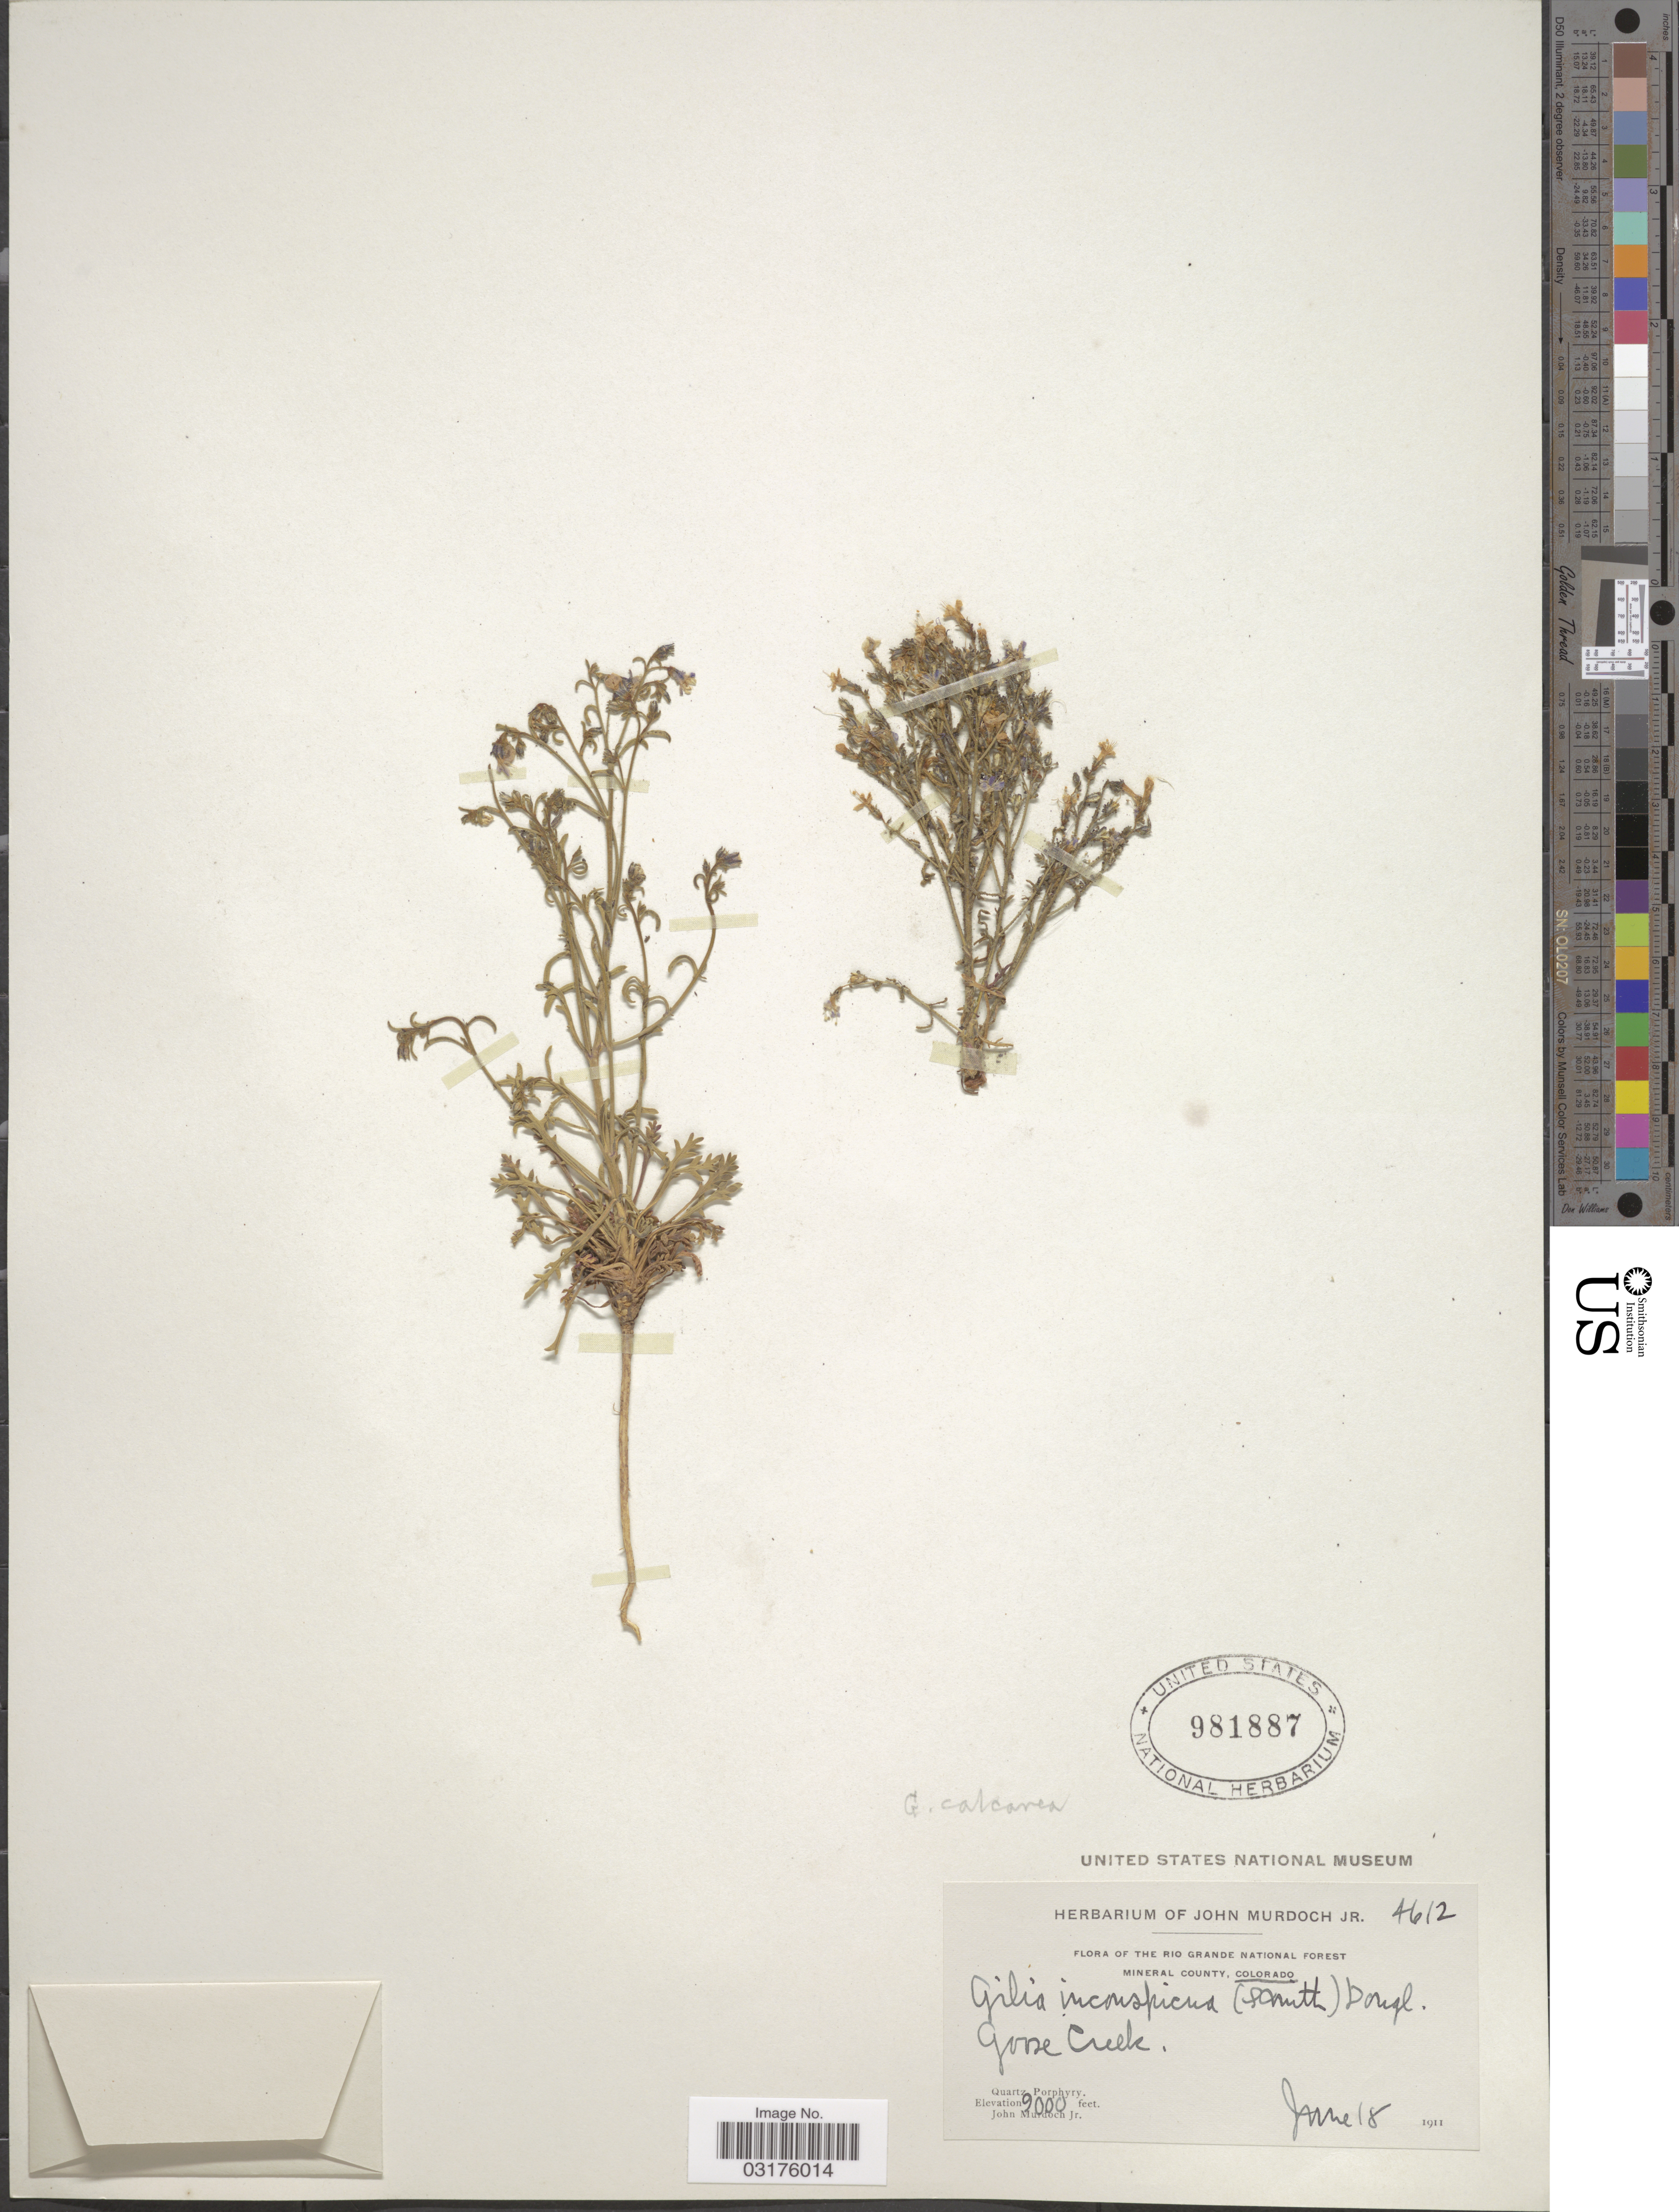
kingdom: Plantae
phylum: Tracheophyta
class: Magnoliopsida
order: Ericales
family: Polemoniaceae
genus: Aliciella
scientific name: Aliciella pinnatifida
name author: (Nutt. ex A. Gray) J.M. Porter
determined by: Strong, Mark T., (BOT), Smithsonian Institution - National Museum of Natural History (UNITED STATES)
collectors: J. Murdoch Jr.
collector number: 4612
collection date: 1911-06-18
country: United States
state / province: Colorado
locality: The Rio Grande National Forest, Mineral County. Goose Creek.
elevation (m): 2743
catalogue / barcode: US 981887